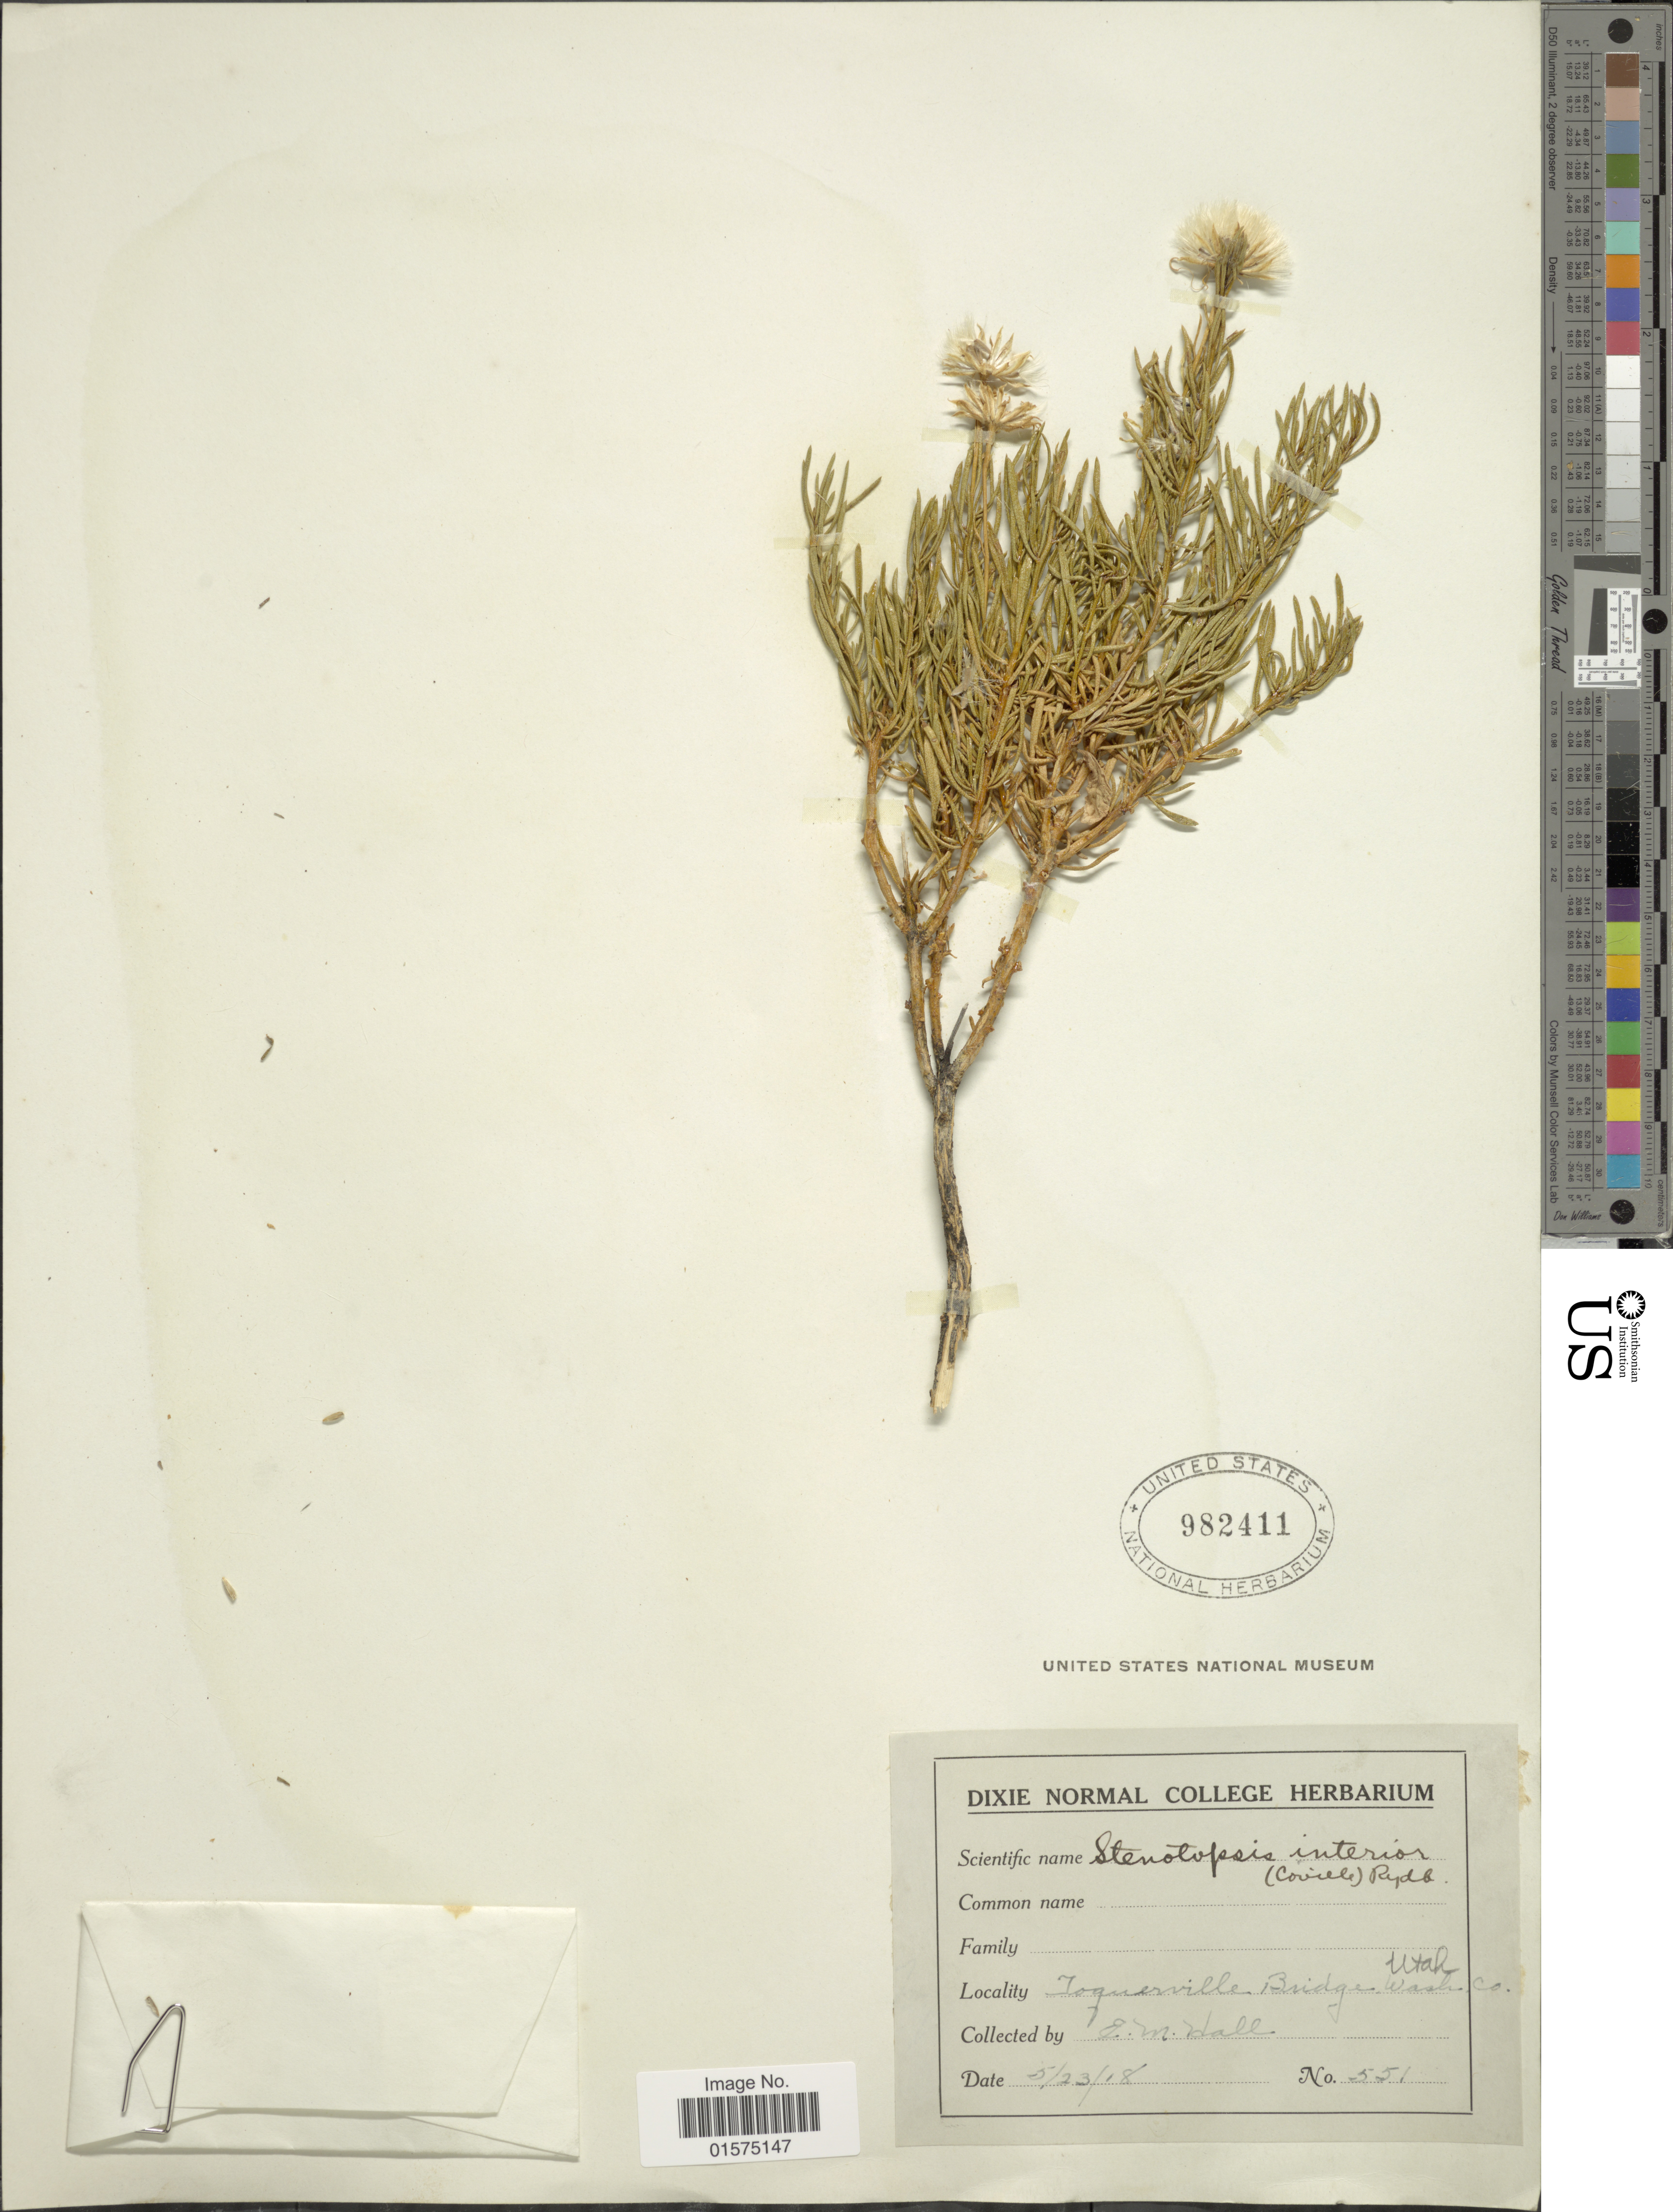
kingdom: Plantae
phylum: Tracheophyta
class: Magnoliopsida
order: Asterales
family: Asteraceae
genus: Ericameria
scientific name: Ericameria linearifolia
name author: (DC.) Urbatsch & Wussow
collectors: E. Hall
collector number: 551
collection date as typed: Transcribed d/m/y: 23/5/18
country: United States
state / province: Utah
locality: Toquerville Bridge Wash Co.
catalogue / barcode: US 982411